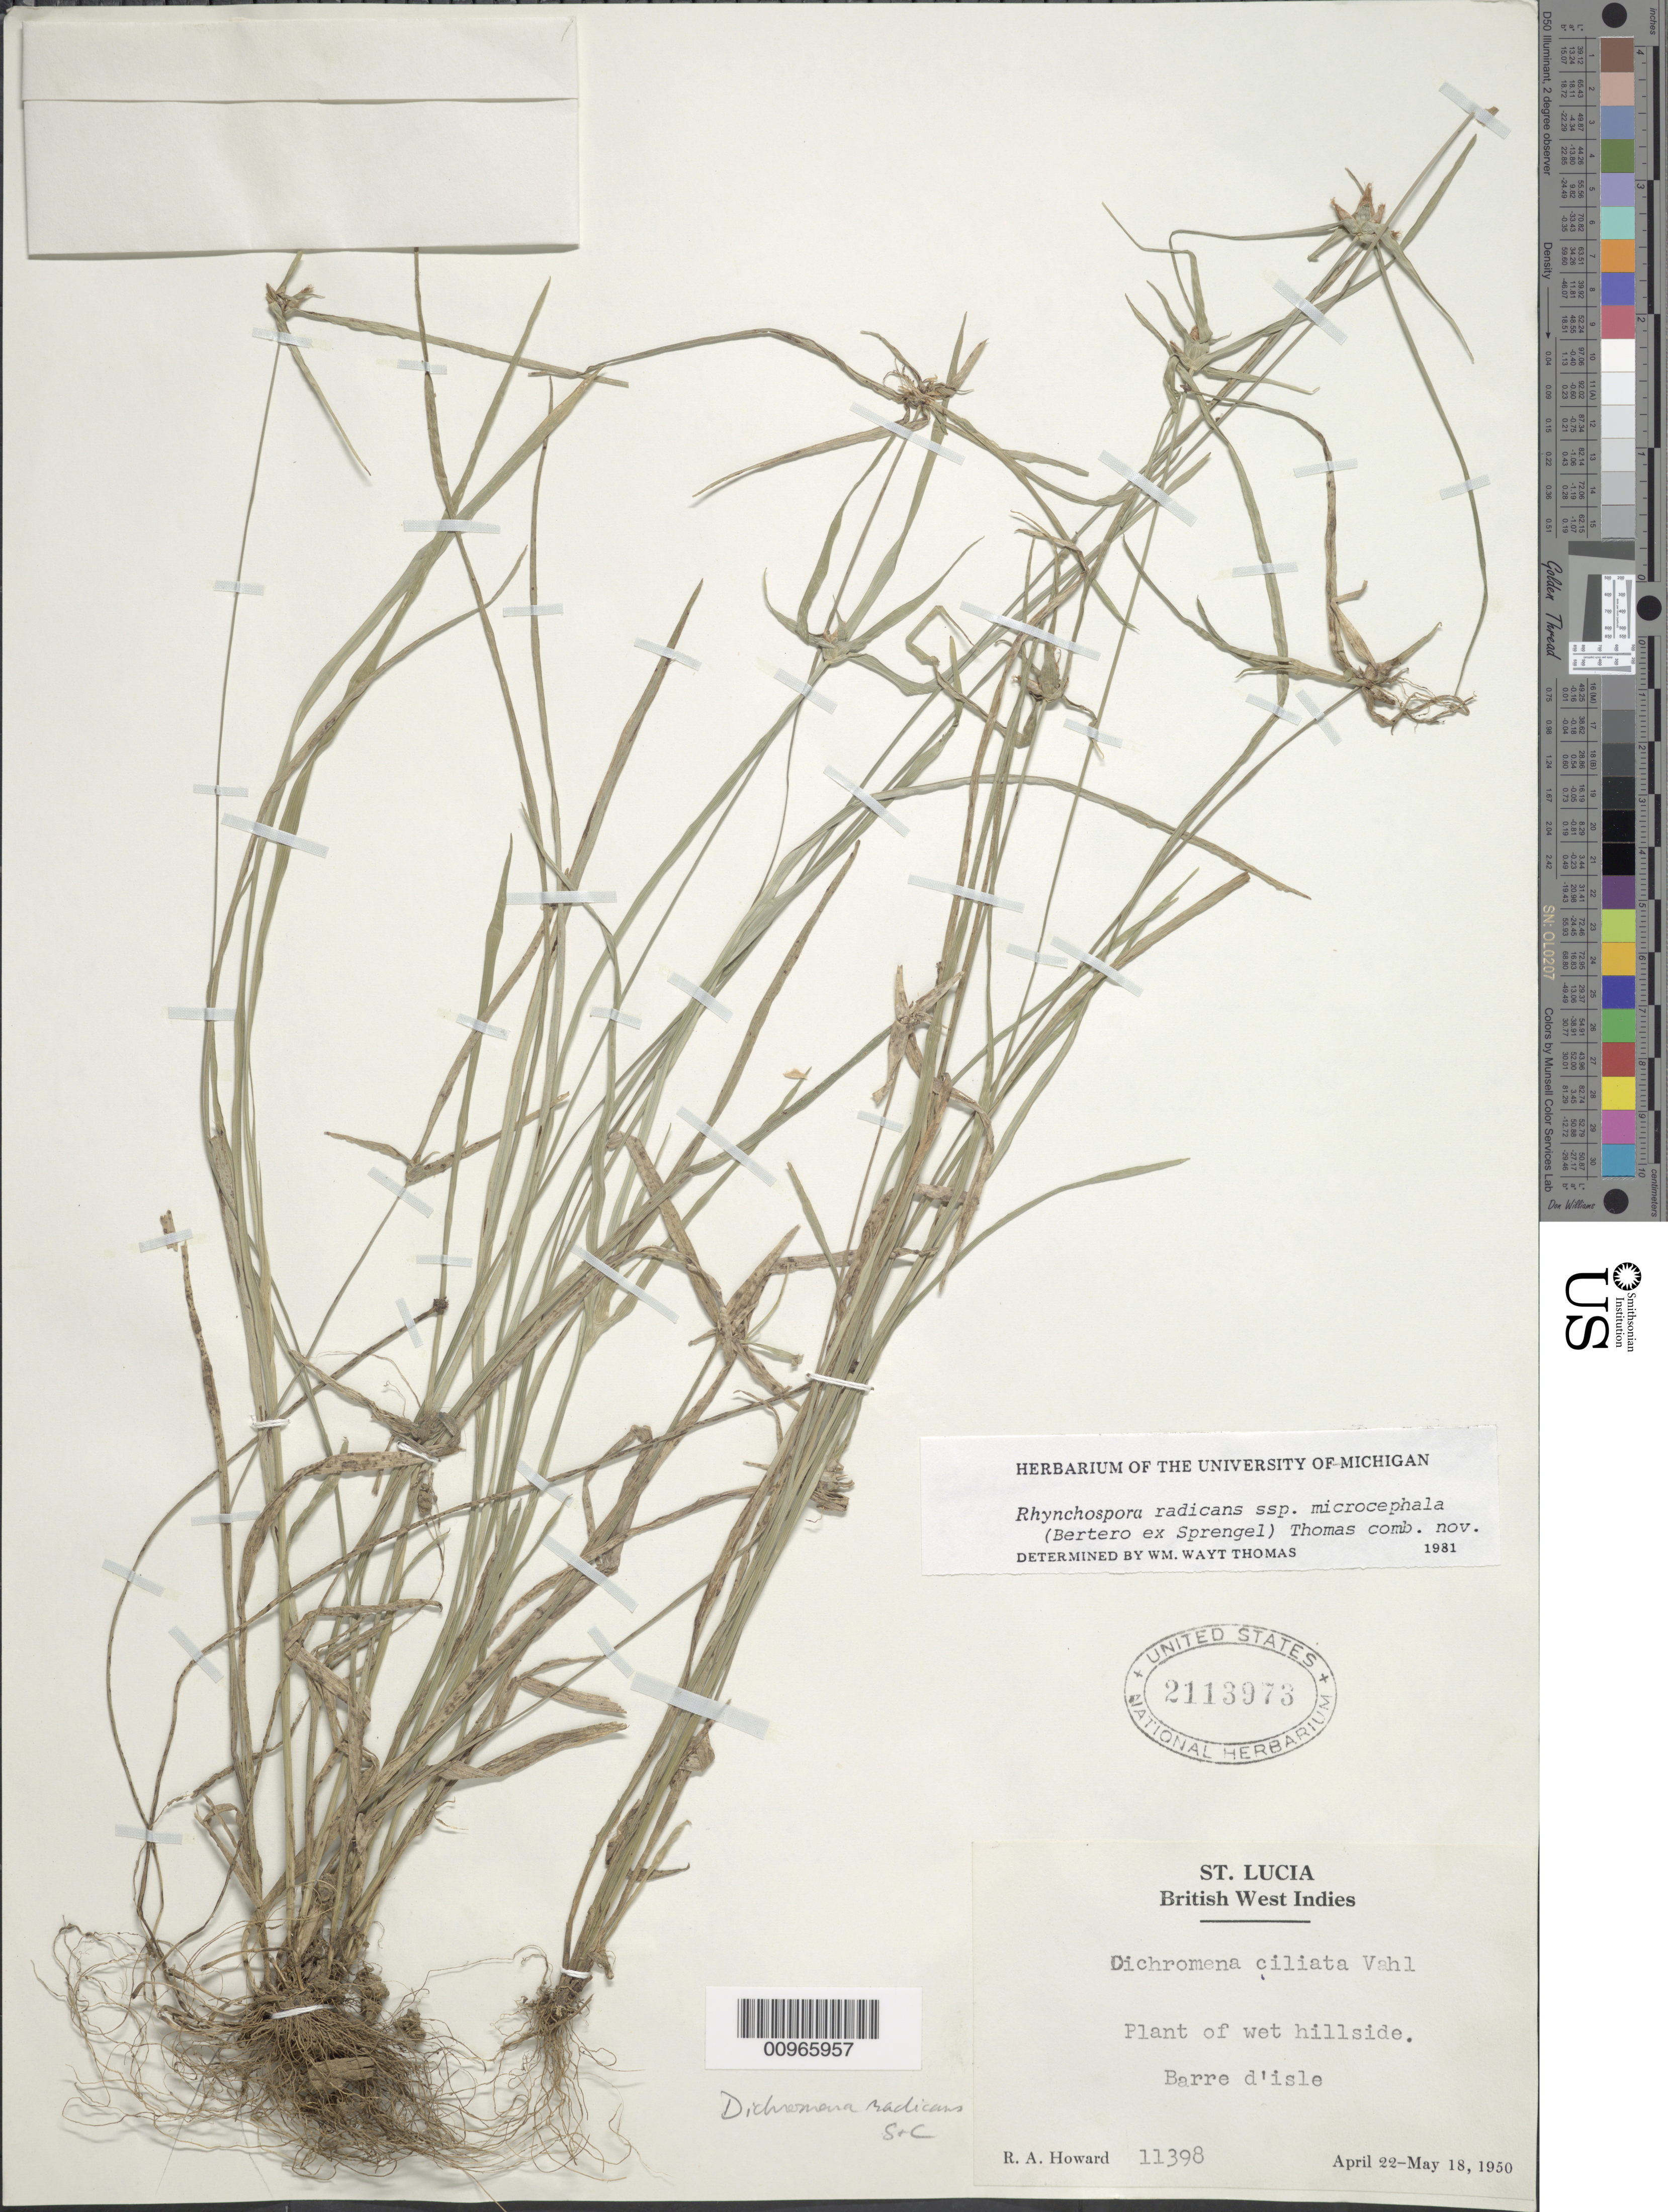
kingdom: Plantae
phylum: Tracheophyta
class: Liliopsida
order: Poales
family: Cyperaceae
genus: Rhynchospora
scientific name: Rhynchospora radicans subsp. microcephala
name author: (Bertero ex Spreng.) W.W. Thomas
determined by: Thomas, W. W., (NY), New York Botanical Garden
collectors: R. A. Howard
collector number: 11398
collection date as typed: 22 Apr 1950 to 18 May 1950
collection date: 1950-04-22/1950-05-18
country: St. Lucia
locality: Barre d'isle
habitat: Wet hillside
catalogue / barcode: US 2113973